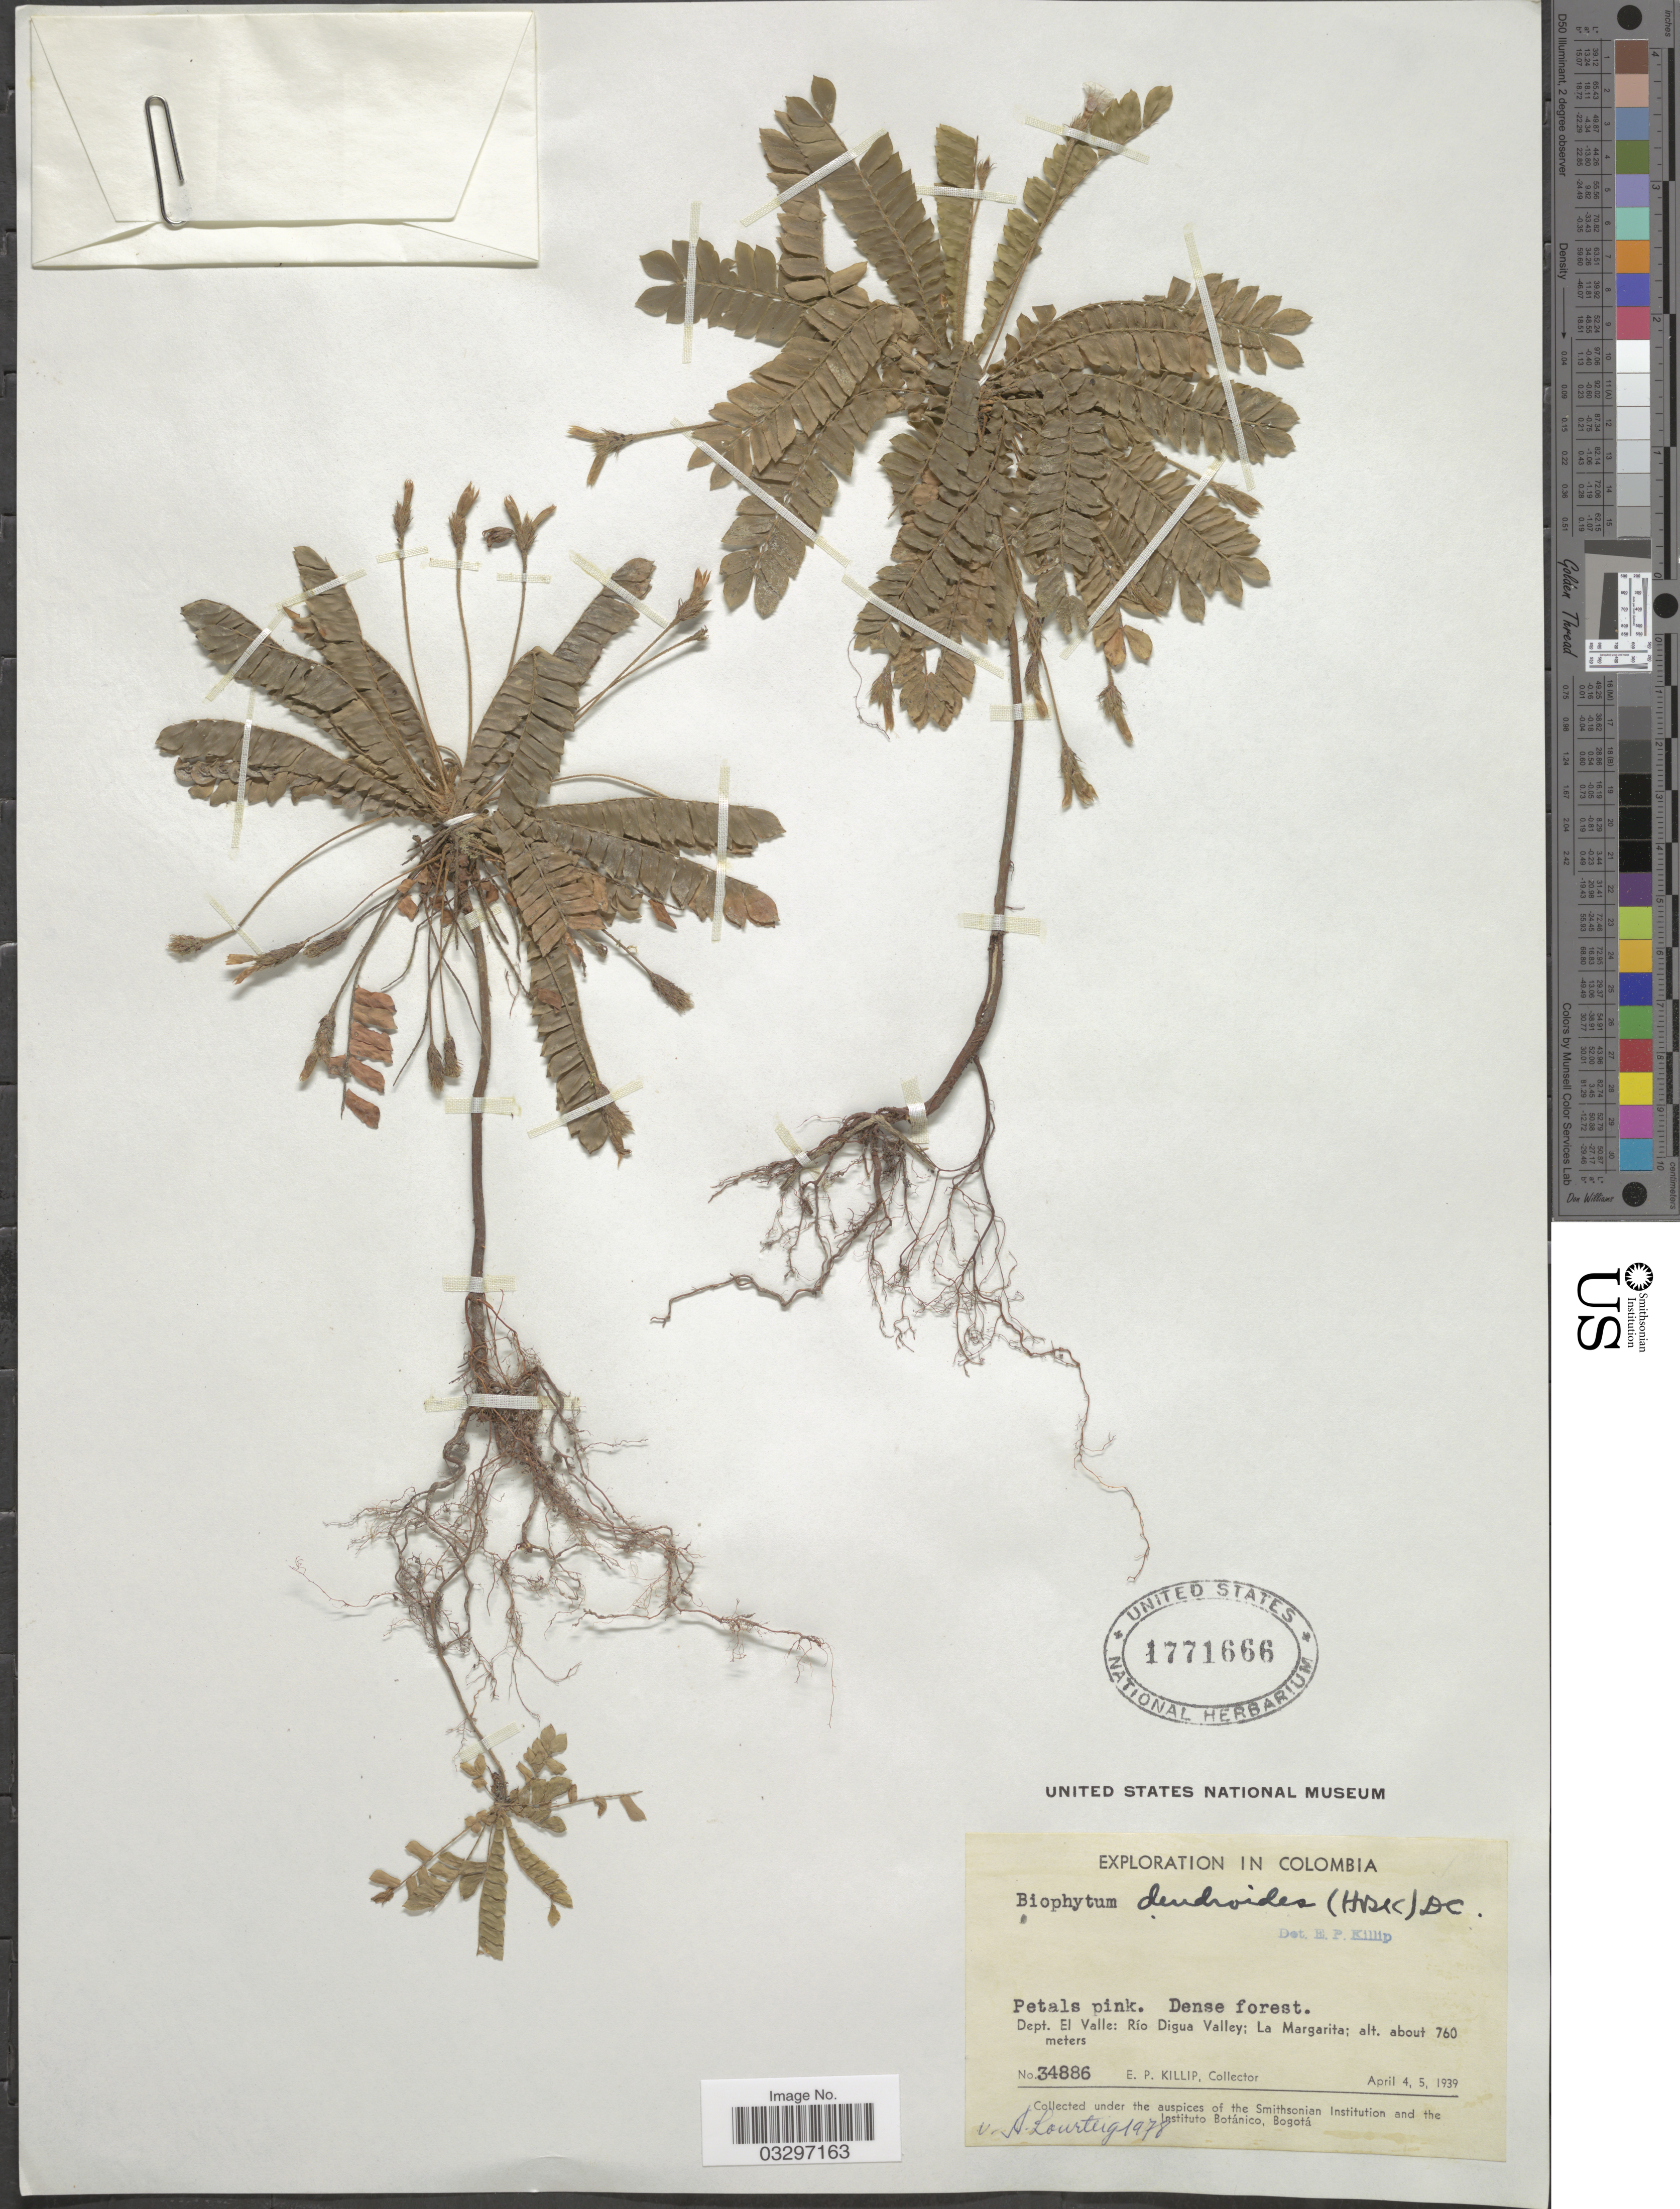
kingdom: Plantae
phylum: Tracheophyta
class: Magnoliopsida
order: Oxalidales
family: Oxalidaceae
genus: Biophytum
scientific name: Biophytum dendroides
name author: (Kunth) DC.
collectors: E. P. Killip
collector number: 34886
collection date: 1939-04-04/1939-04-05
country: Colombia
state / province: Valle del Cauca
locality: Dept. El Valle: Río Digua Valley: La Margarita.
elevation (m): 760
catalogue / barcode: US 1771666